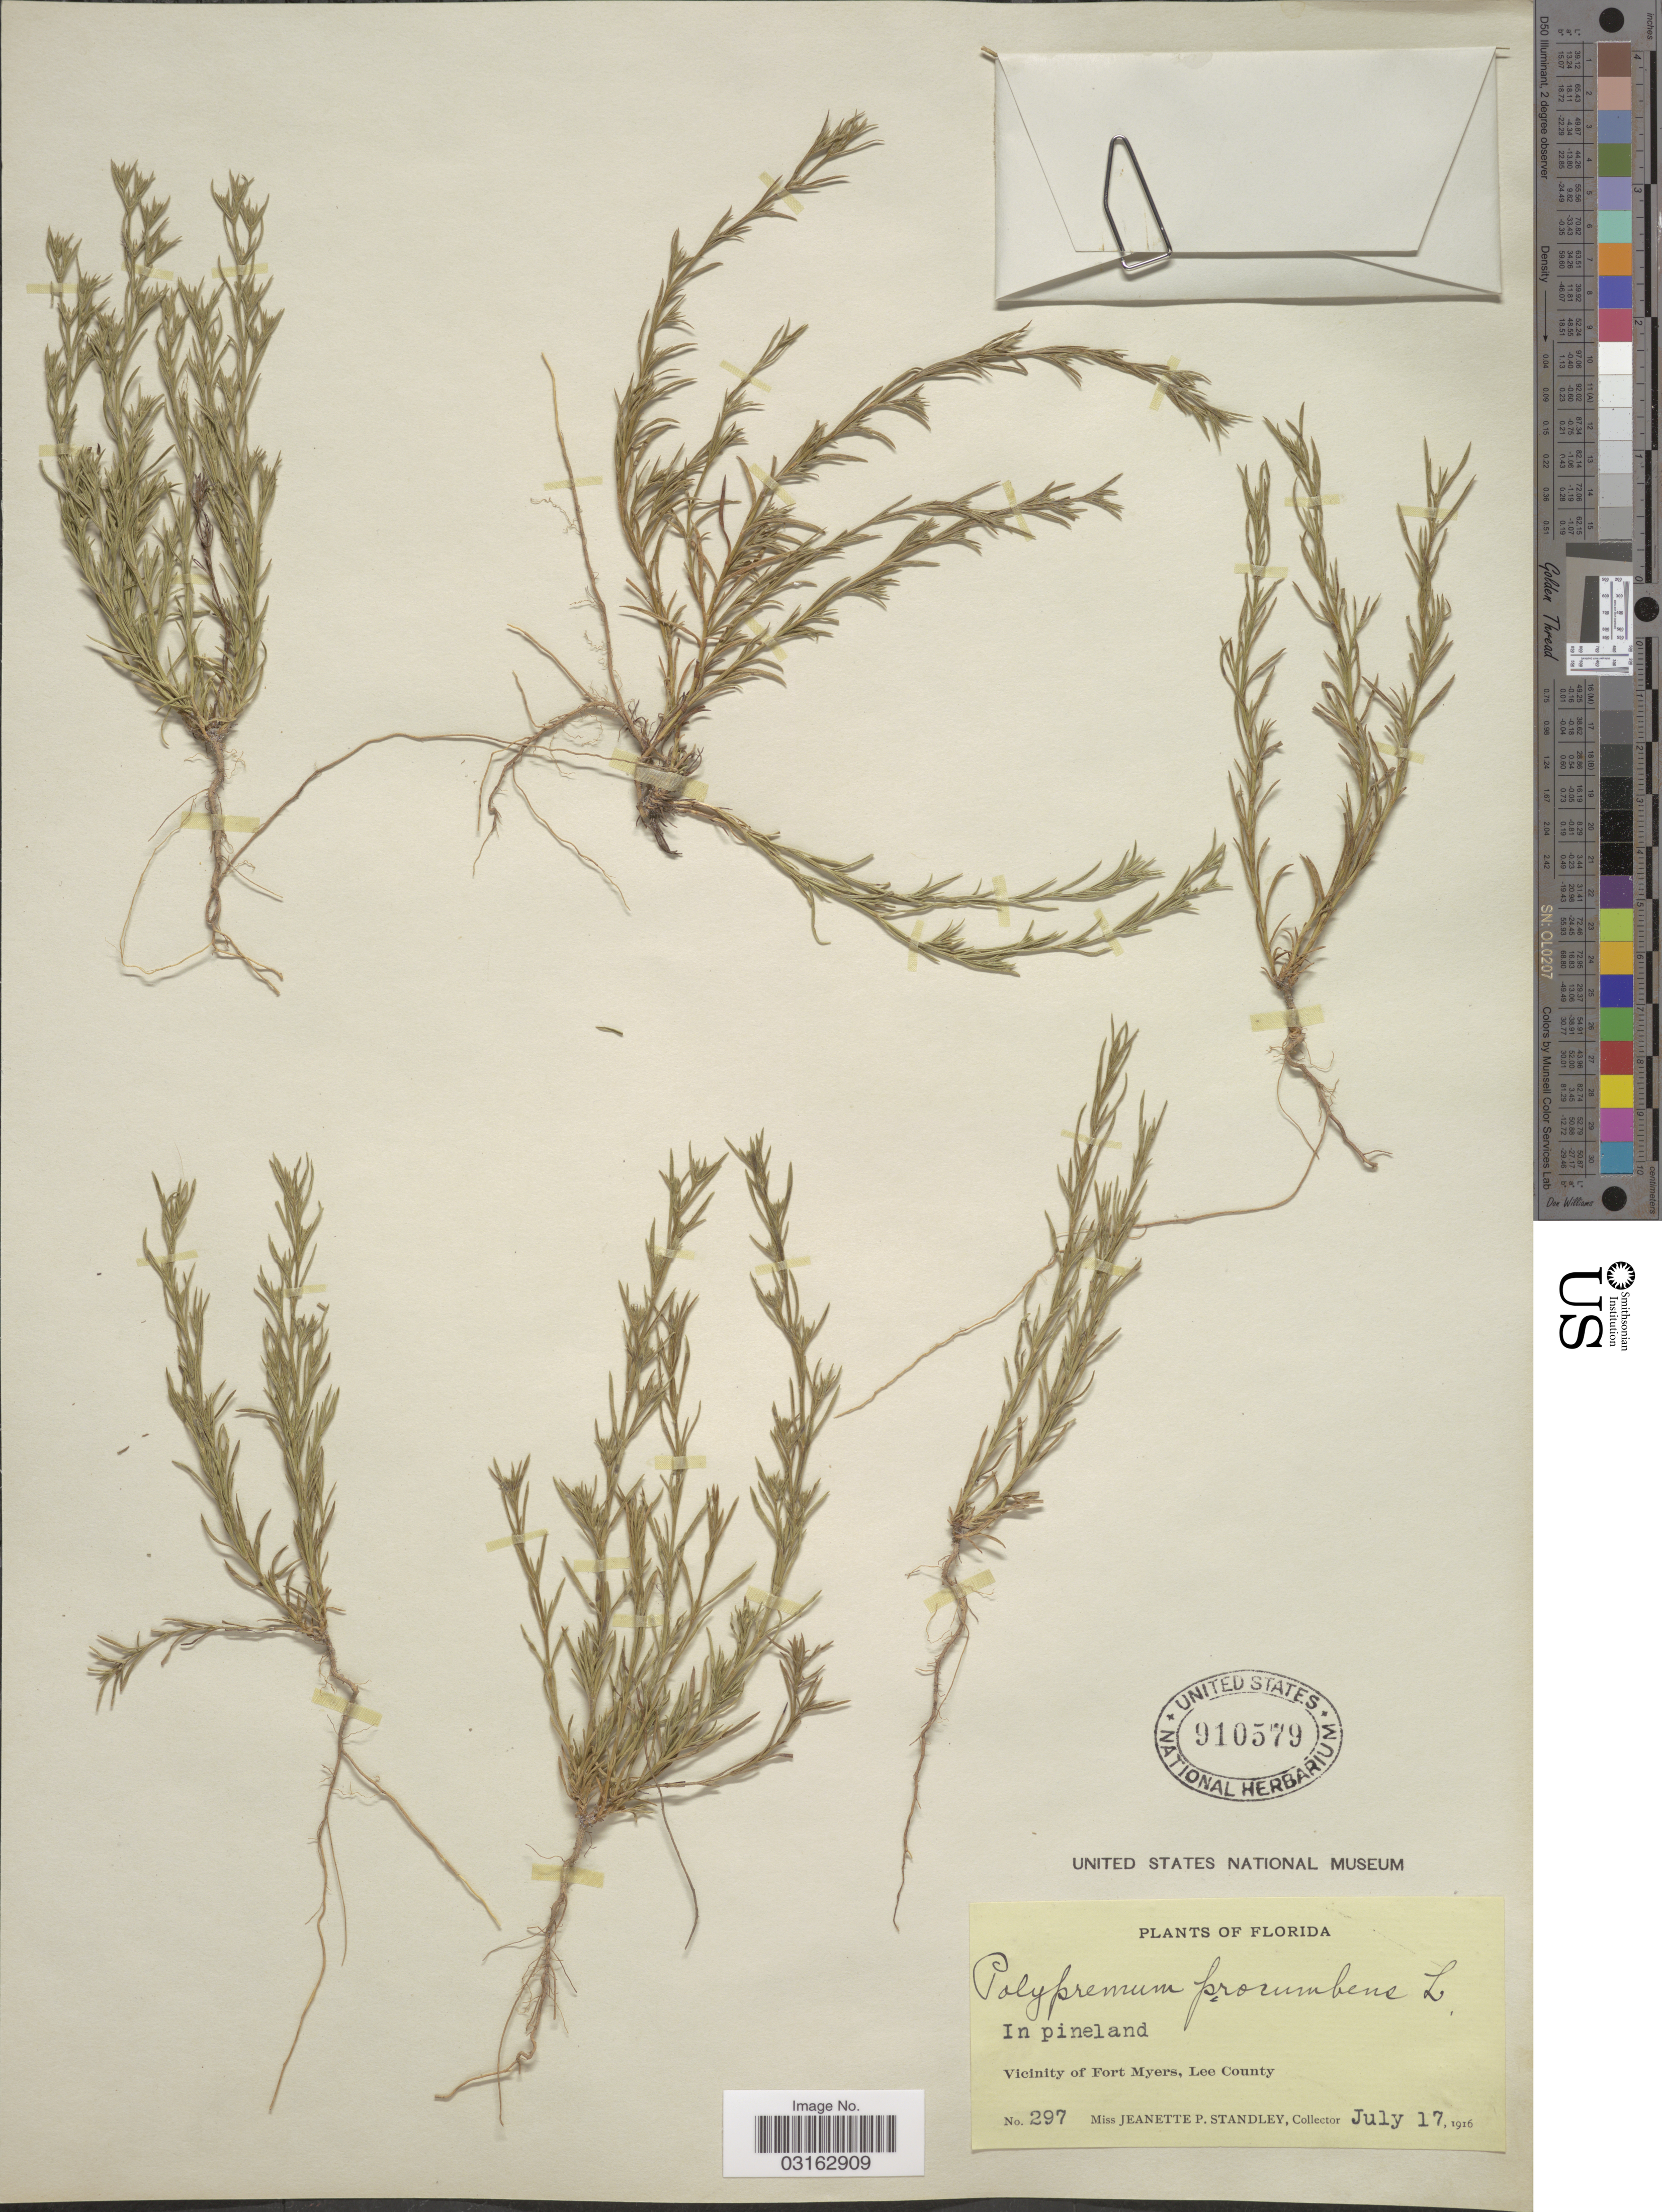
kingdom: Plantae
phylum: Tracheophyta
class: Magnoliopsida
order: Lamiales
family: Tetrachondraceae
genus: Polypremum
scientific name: Polypremum procumbens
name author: L.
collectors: J. P. Standley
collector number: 297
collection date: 1916-07-17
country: United States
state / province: Florida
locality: Vicinity of Fort Myers, Lee County.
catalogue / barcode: US 910579